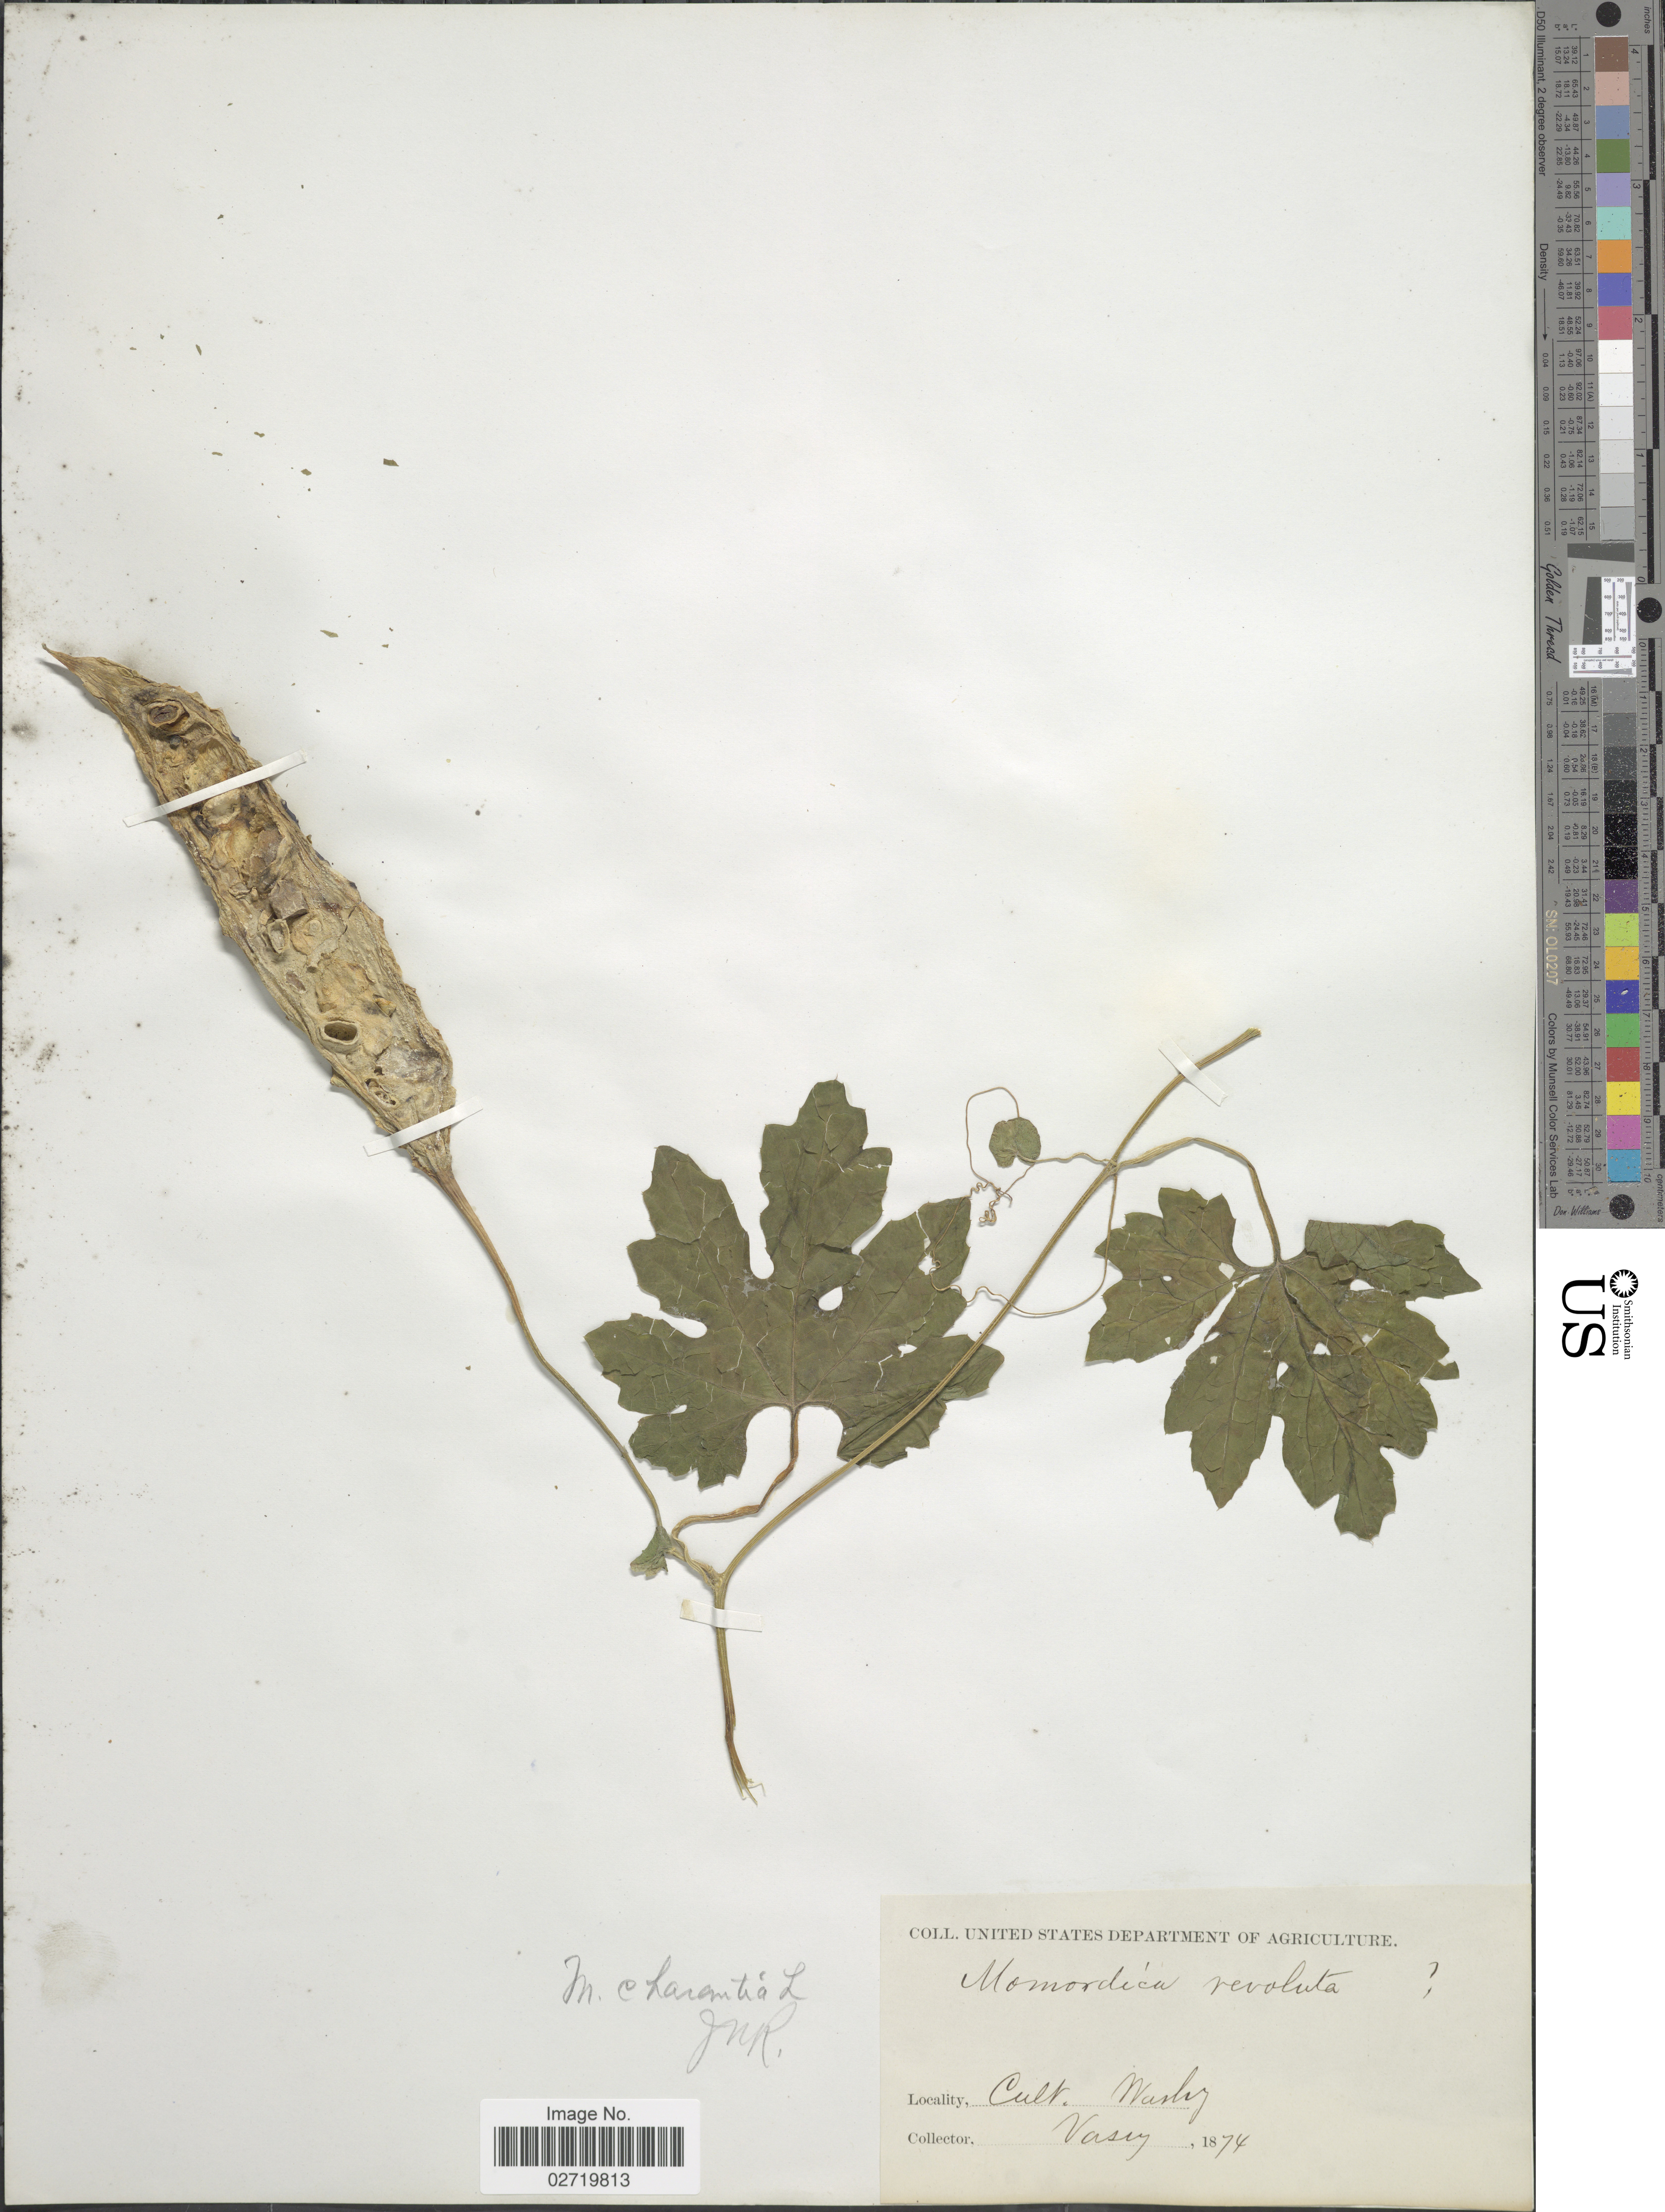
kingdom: Plantae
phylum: Tracheophyta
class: Magnoliopsida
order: Cucurbitales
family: Cucurbitaceae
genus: Momordica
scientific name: Momordica charantia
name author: L.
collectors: Vasey, --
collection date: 1874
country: United States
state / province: District of Columbia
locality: Cult., Washg. [United States Department of Agriculture]